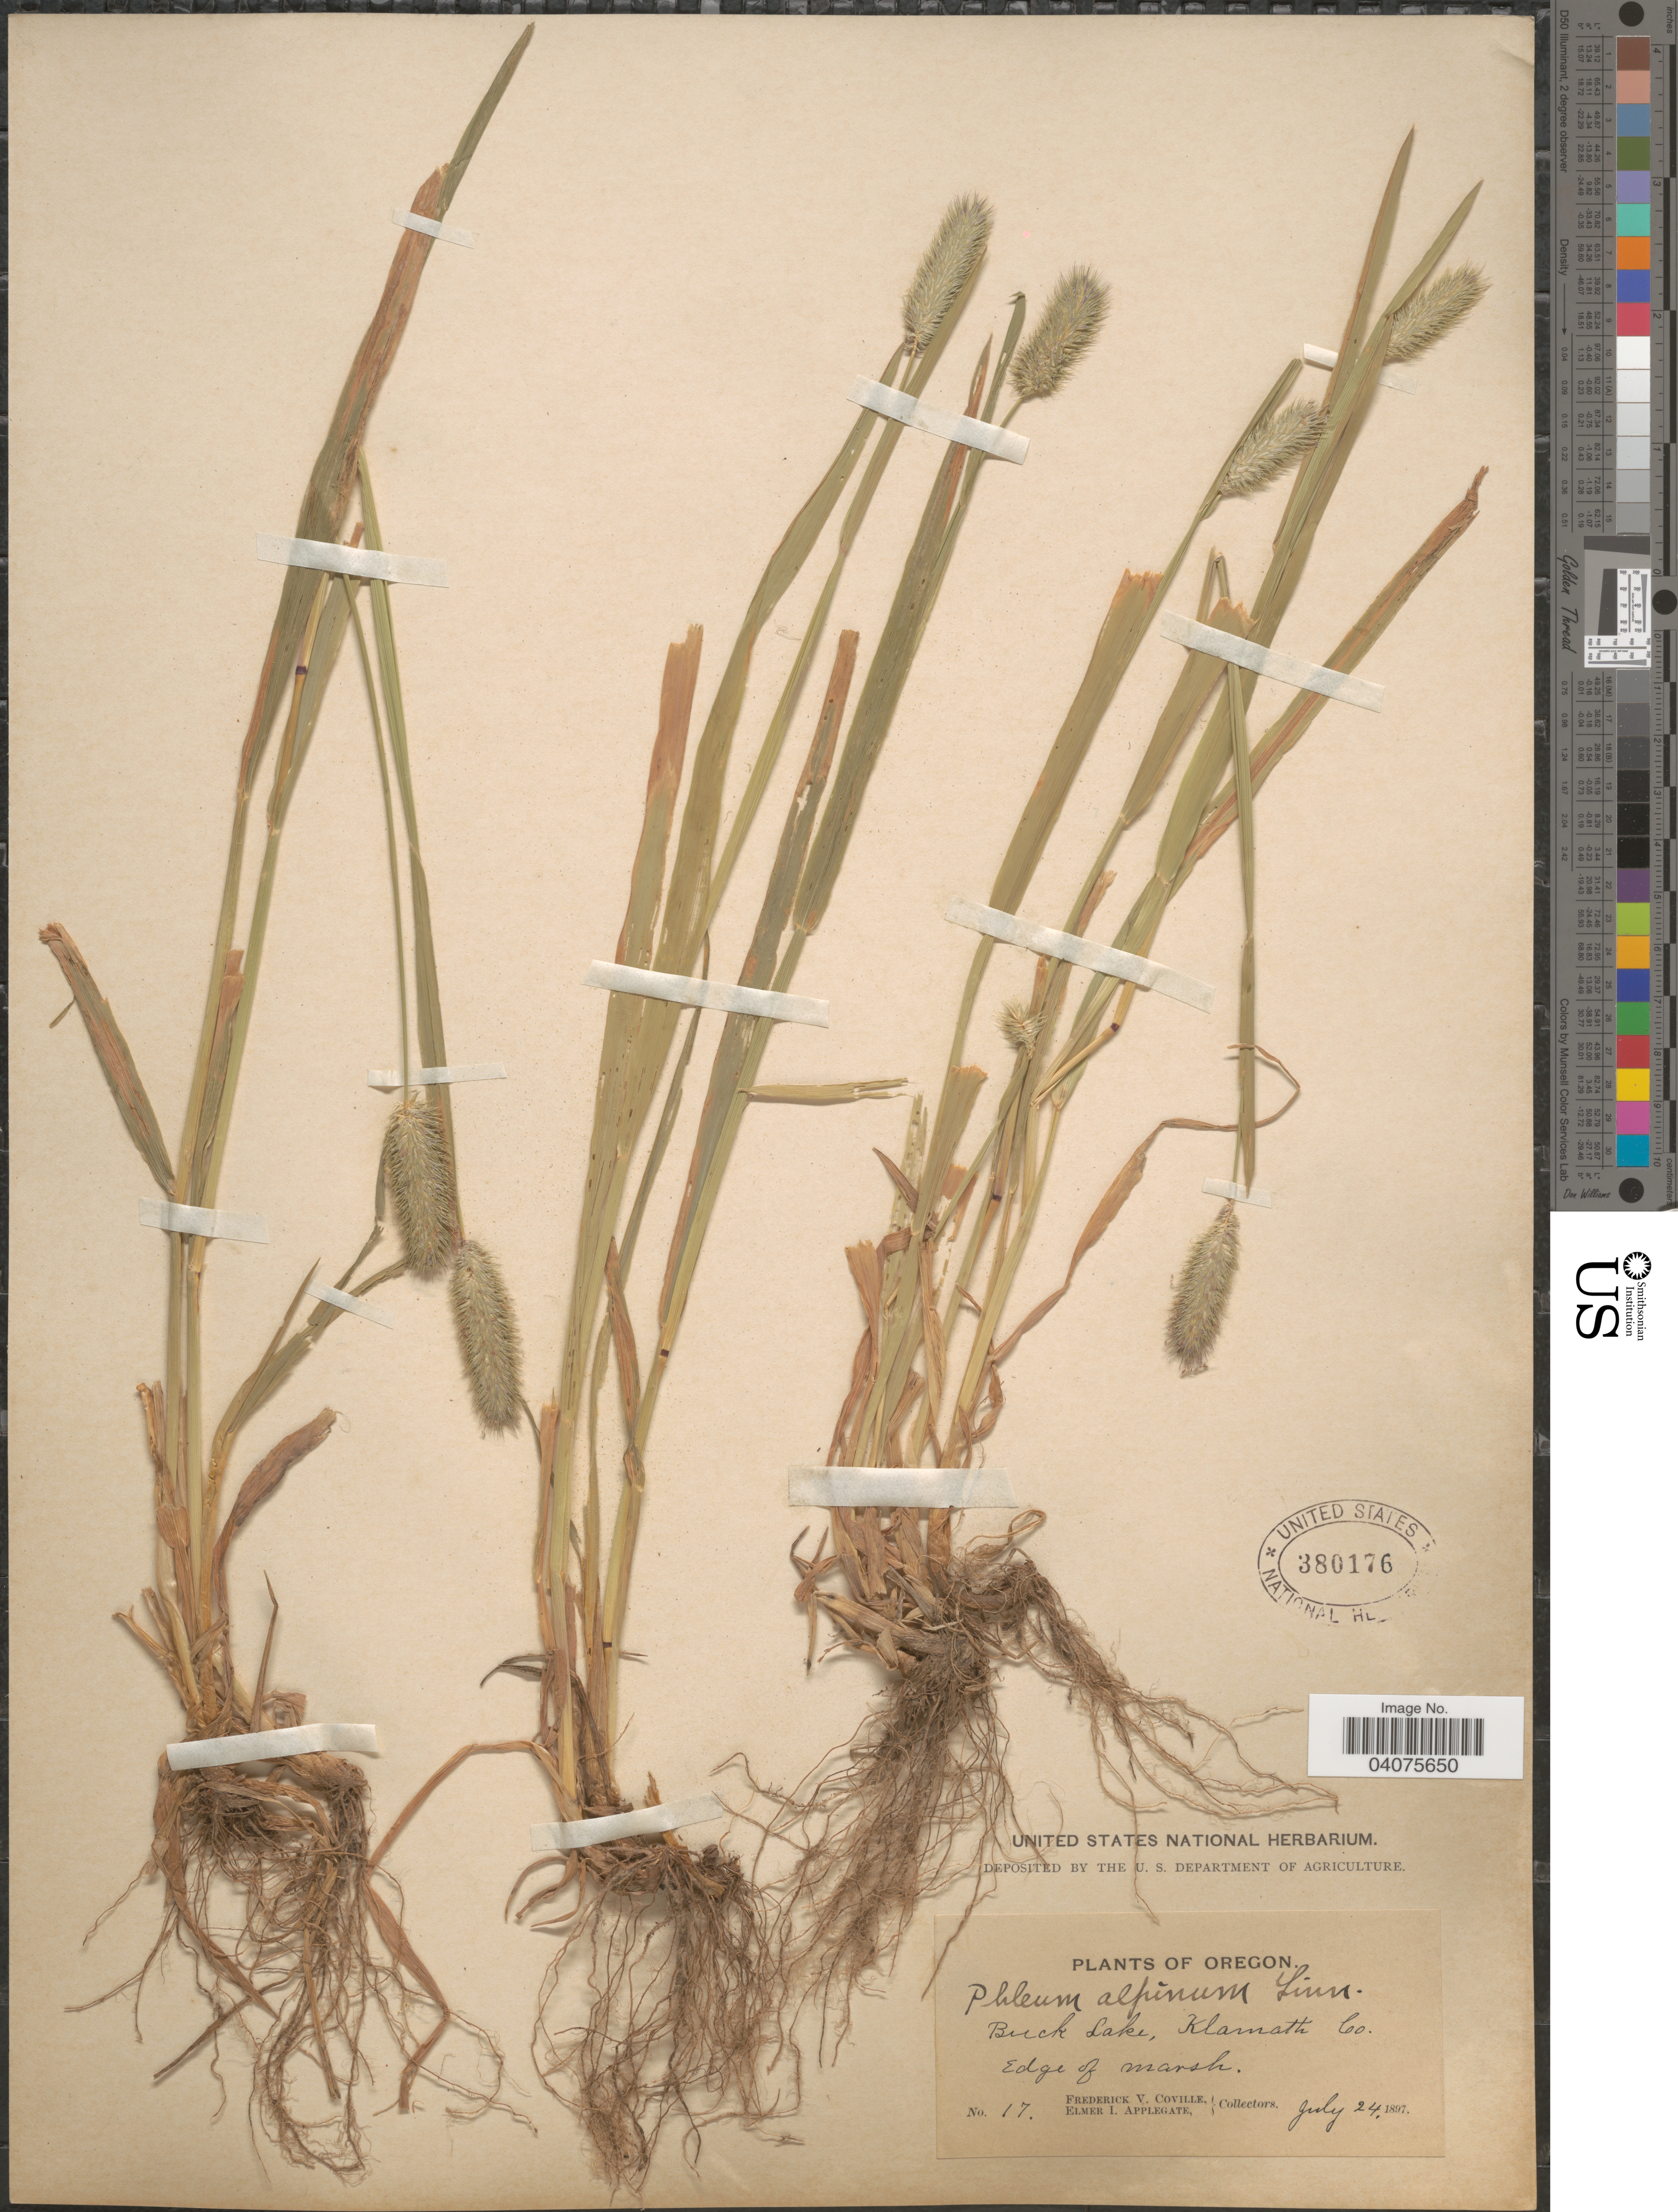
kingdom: Plantae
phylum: Tracheophyta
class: Liliopsida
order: Poales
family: Poaceae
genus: Phleum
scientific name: Phleum alpinum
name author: L.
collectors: F. V. Coville & E. I. Applegate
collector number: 17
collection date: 1897-07-24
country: United States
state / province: Oregon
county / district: Klamath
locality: Buck Lake, Klamath Co.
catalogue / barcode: US 380176